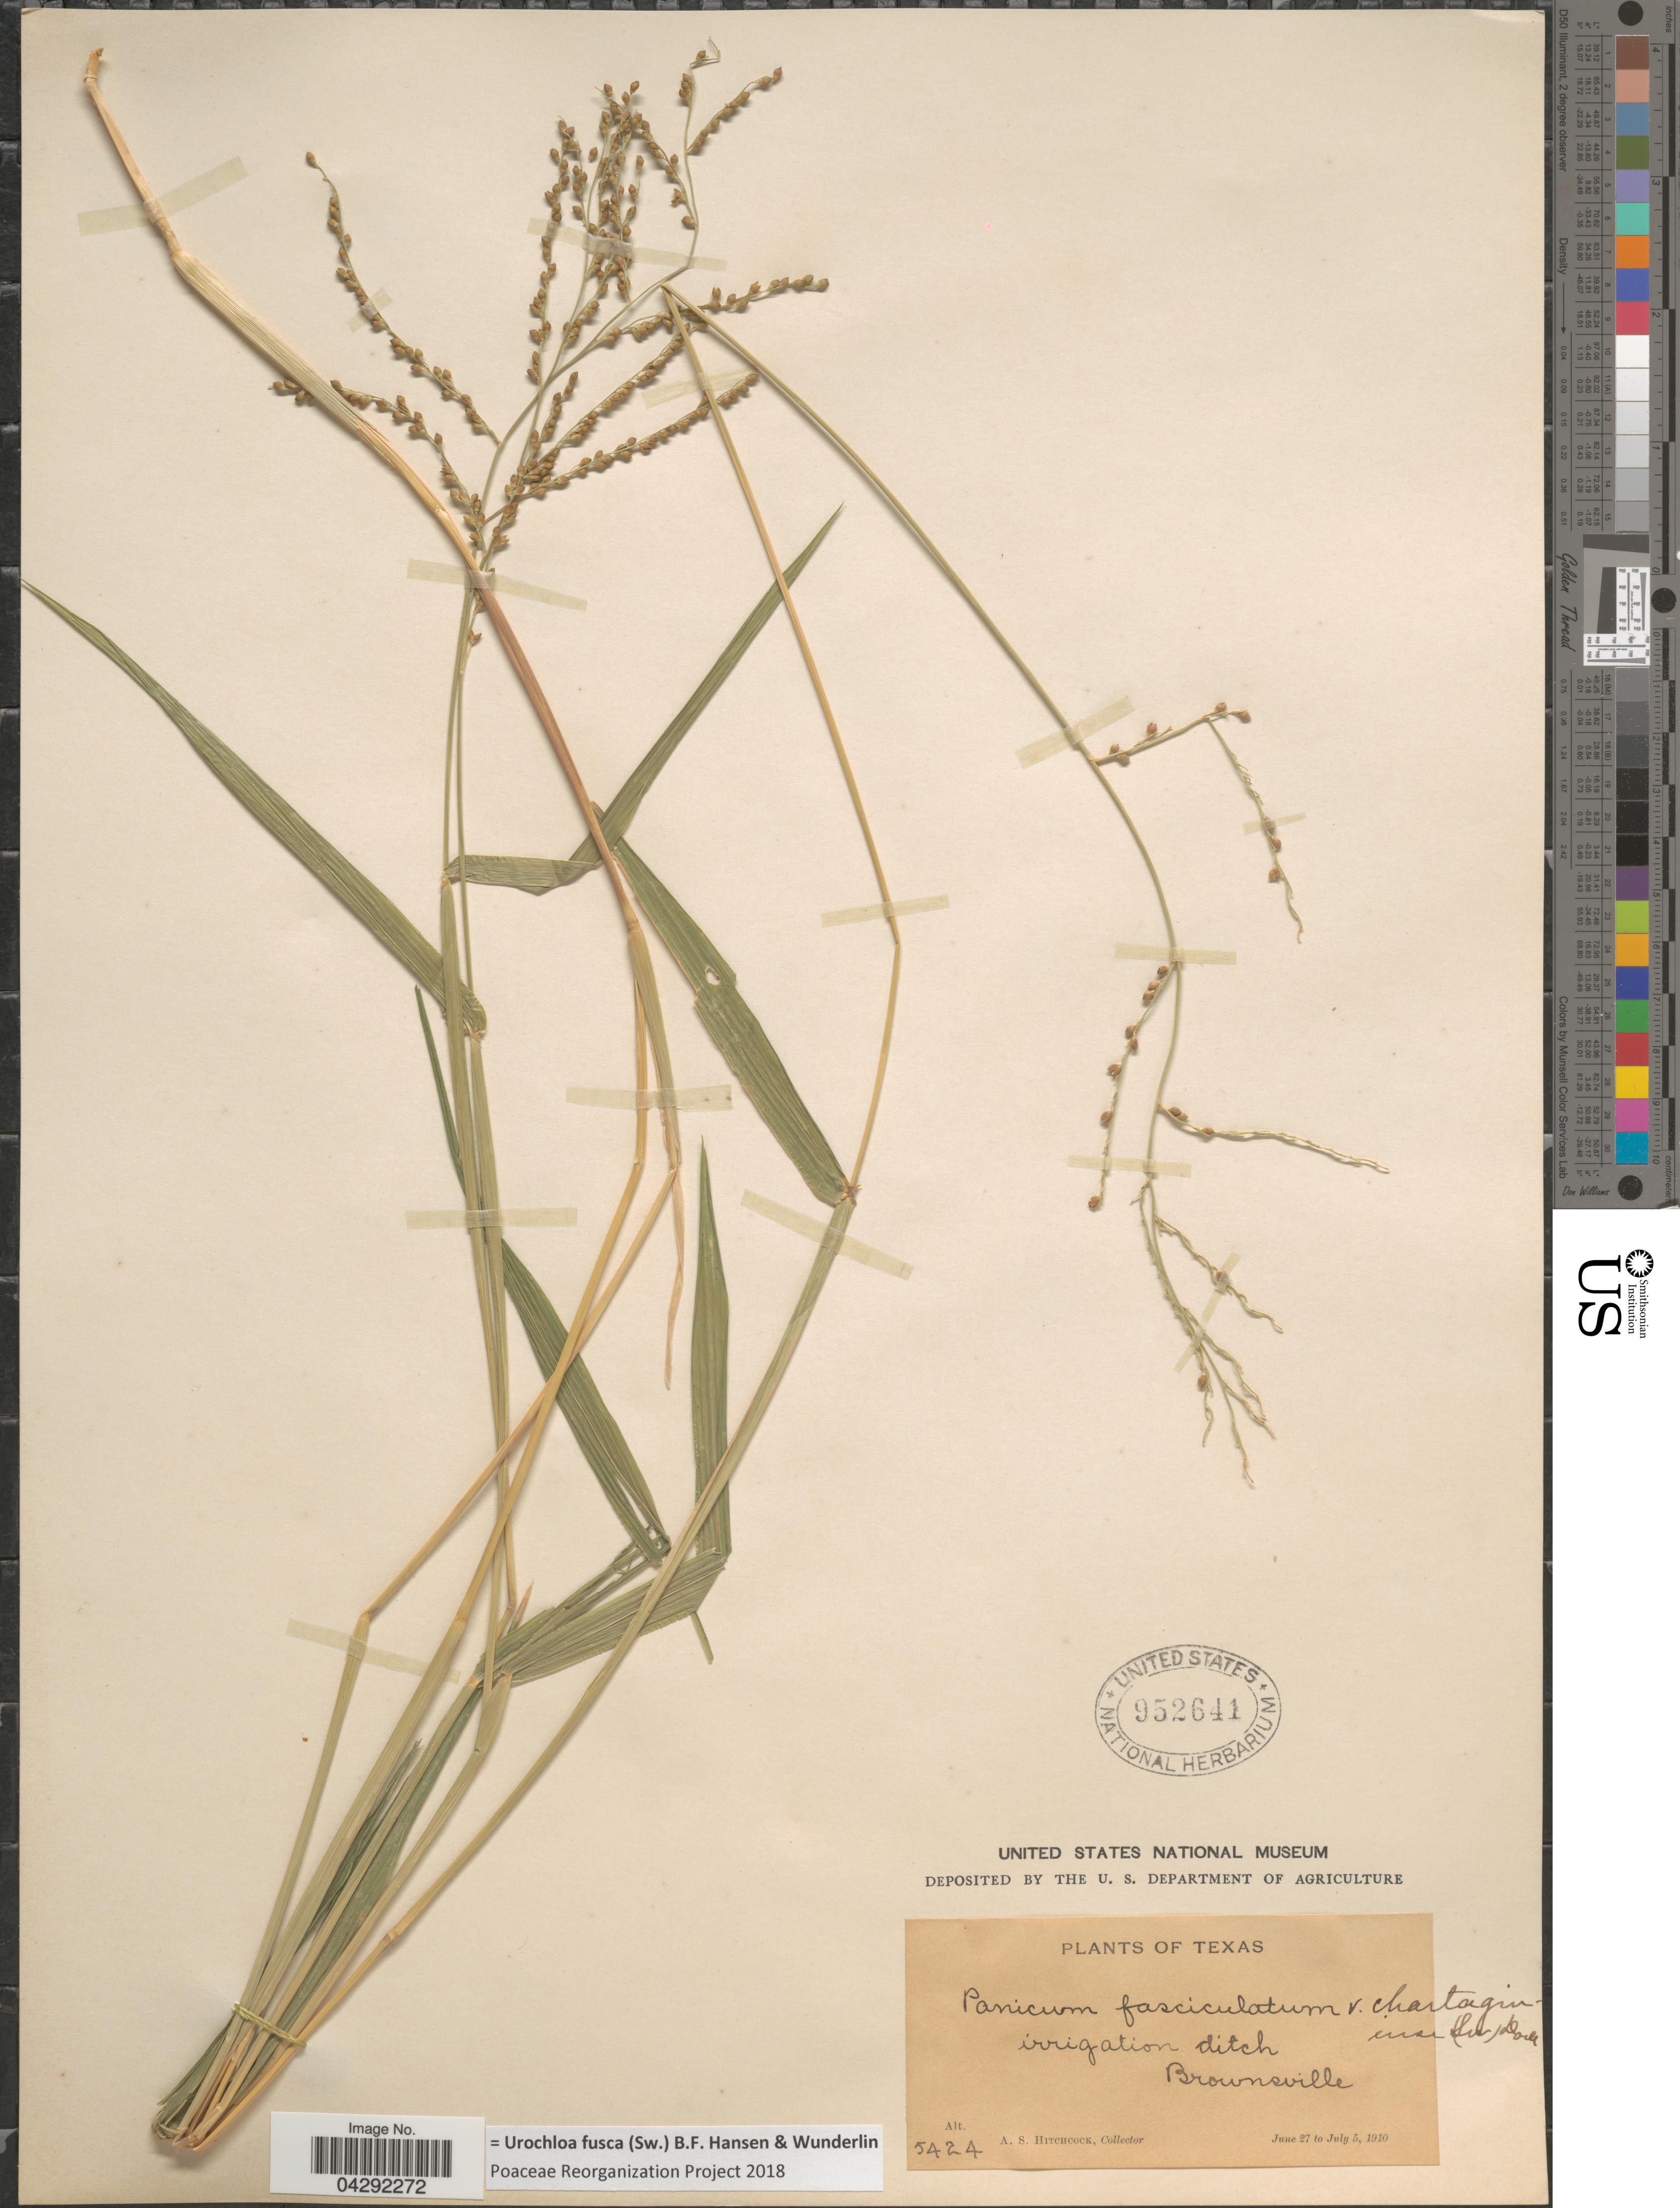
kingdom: Plantae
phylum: Tracheophyta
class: Liliopsida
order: Poales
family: Poaceae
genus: Urochloa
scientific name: Urochloa fusca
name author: (Sw.) B.F. Hansen & Wunderlin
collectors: A. S. Hitchcock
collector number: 5424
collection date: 1910-06-27/1910-07-05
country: United States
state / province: Texas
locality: Brownsville.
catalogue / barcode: US 952641